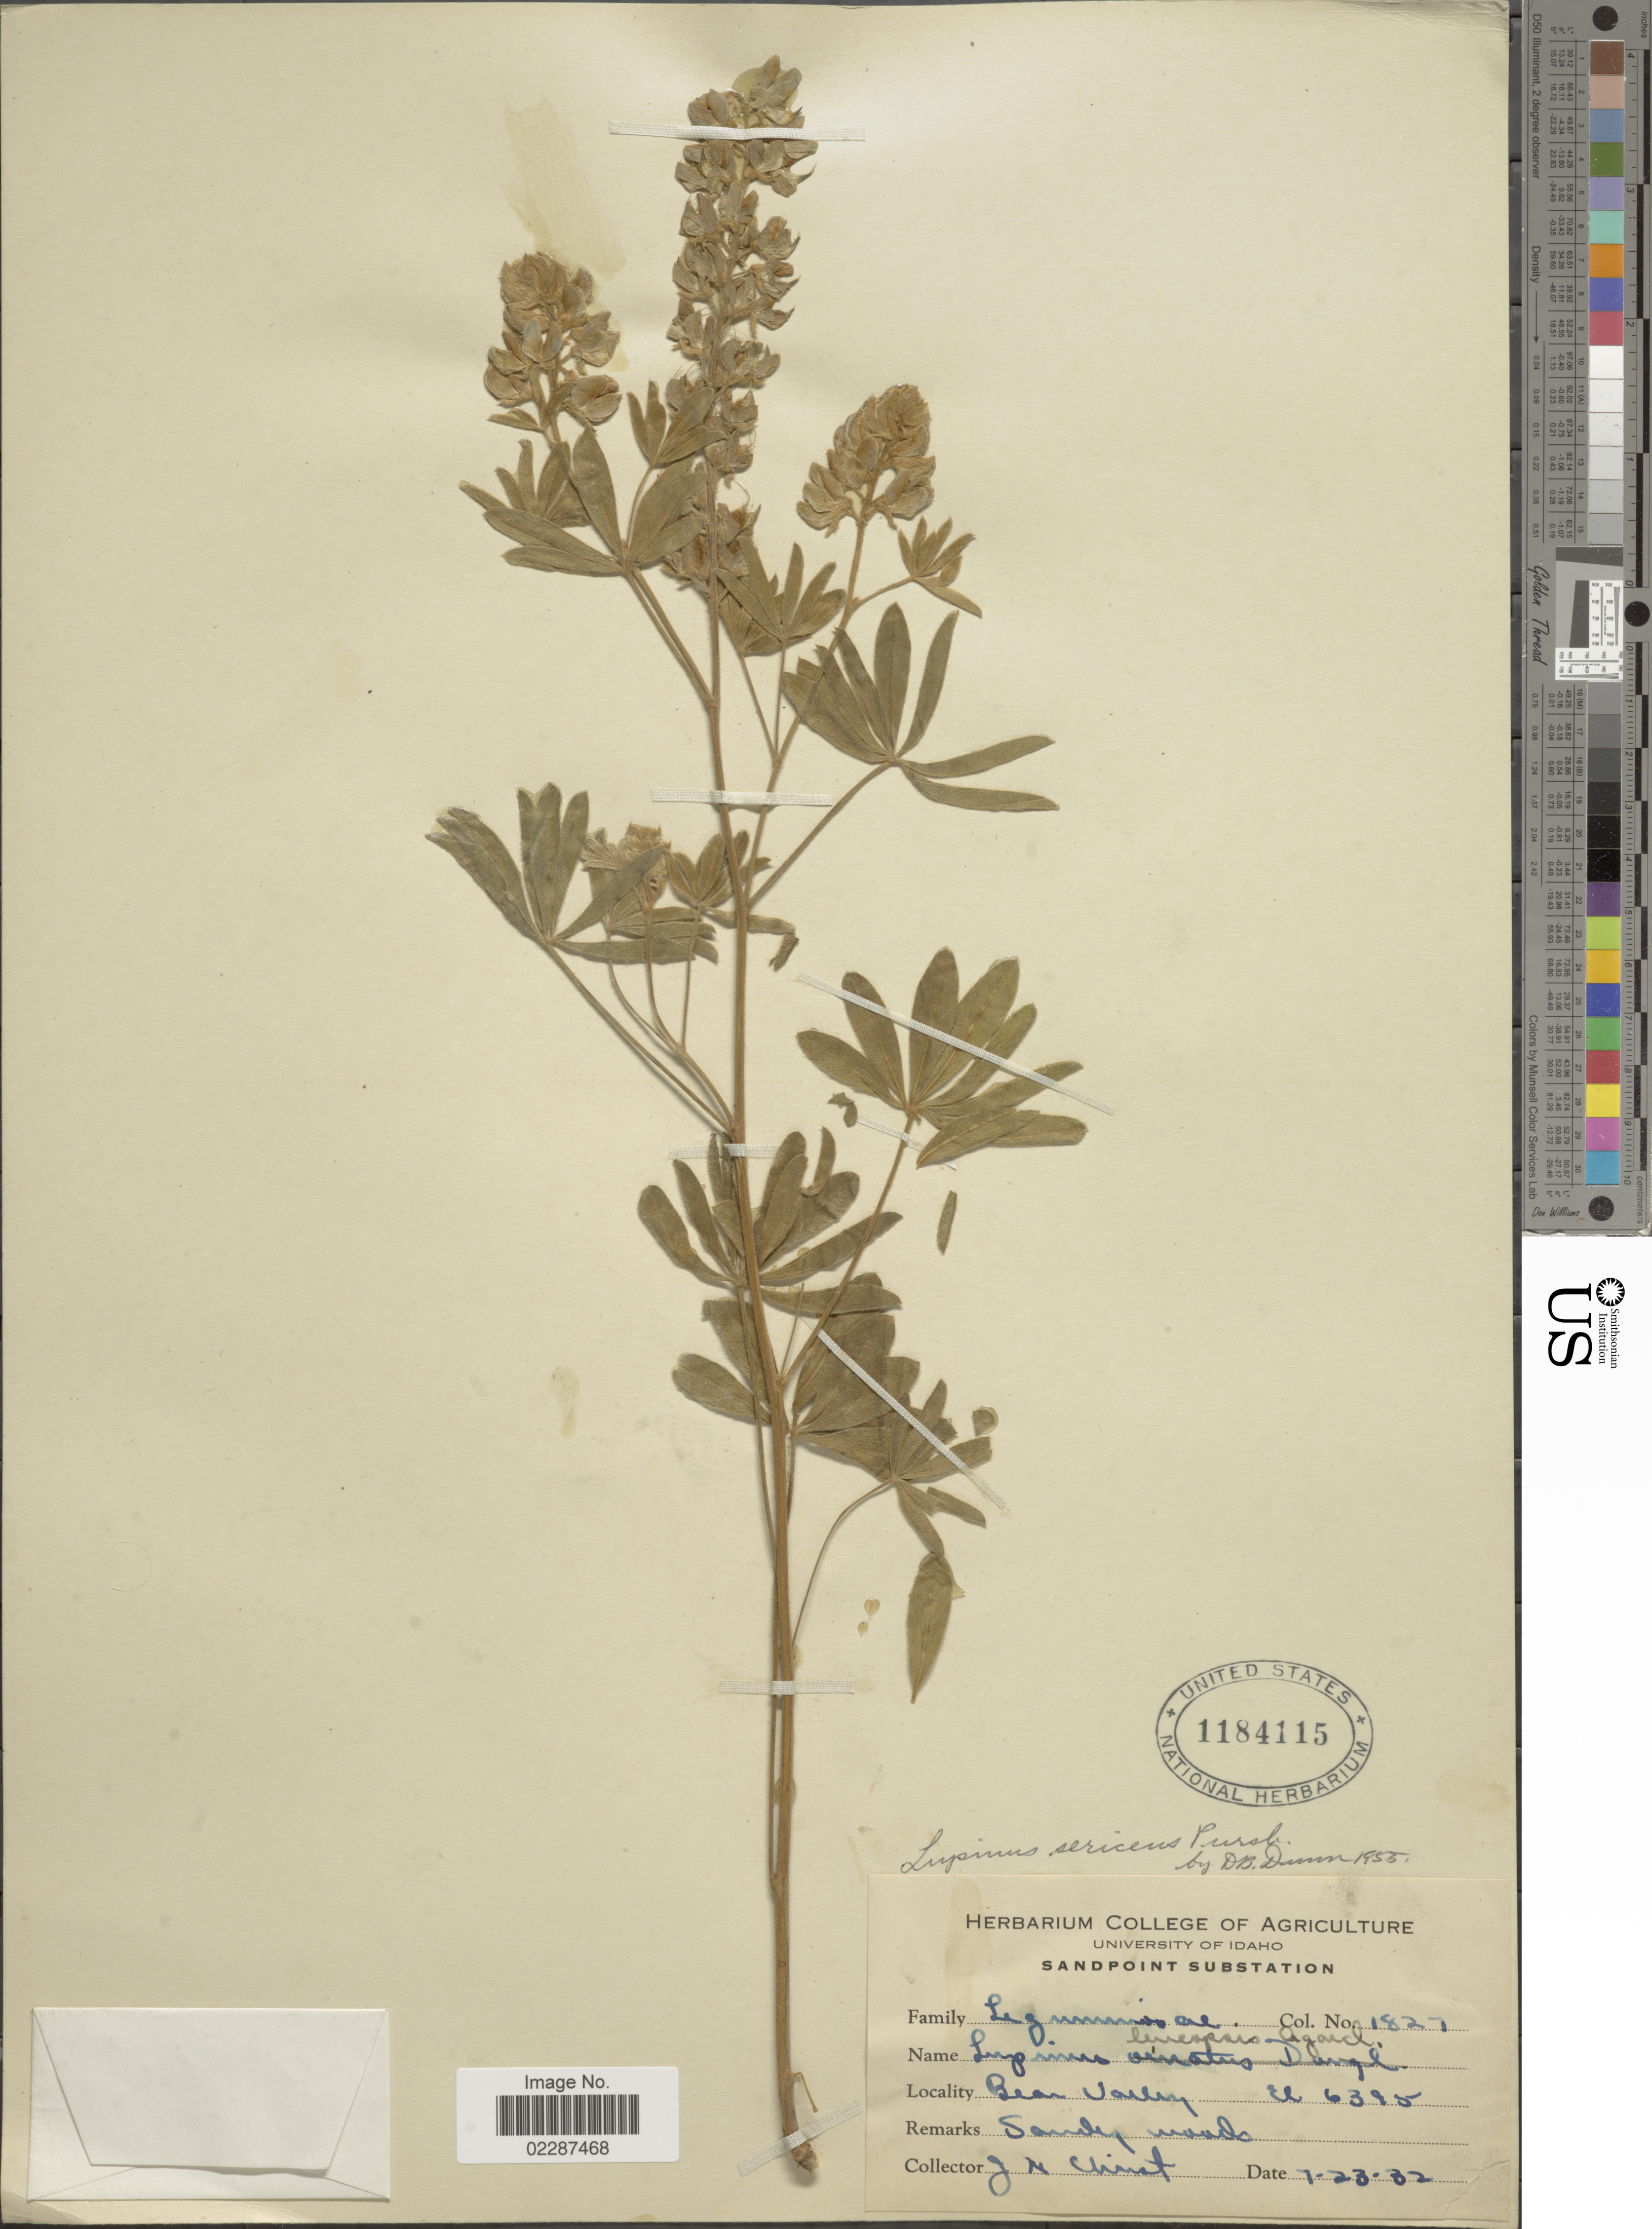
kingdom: Plantae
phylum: Tracheophyta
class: Magnoliopsida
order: Fabales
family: Fabaceae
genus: Lupinus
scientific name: Lupinus sericeus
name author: Pursh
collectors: J. H. Christ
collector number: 1827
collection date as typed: Transcribed d/m/y: 23/7/82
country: United States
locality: Bear Valley El 6395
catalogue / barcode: US 1184115